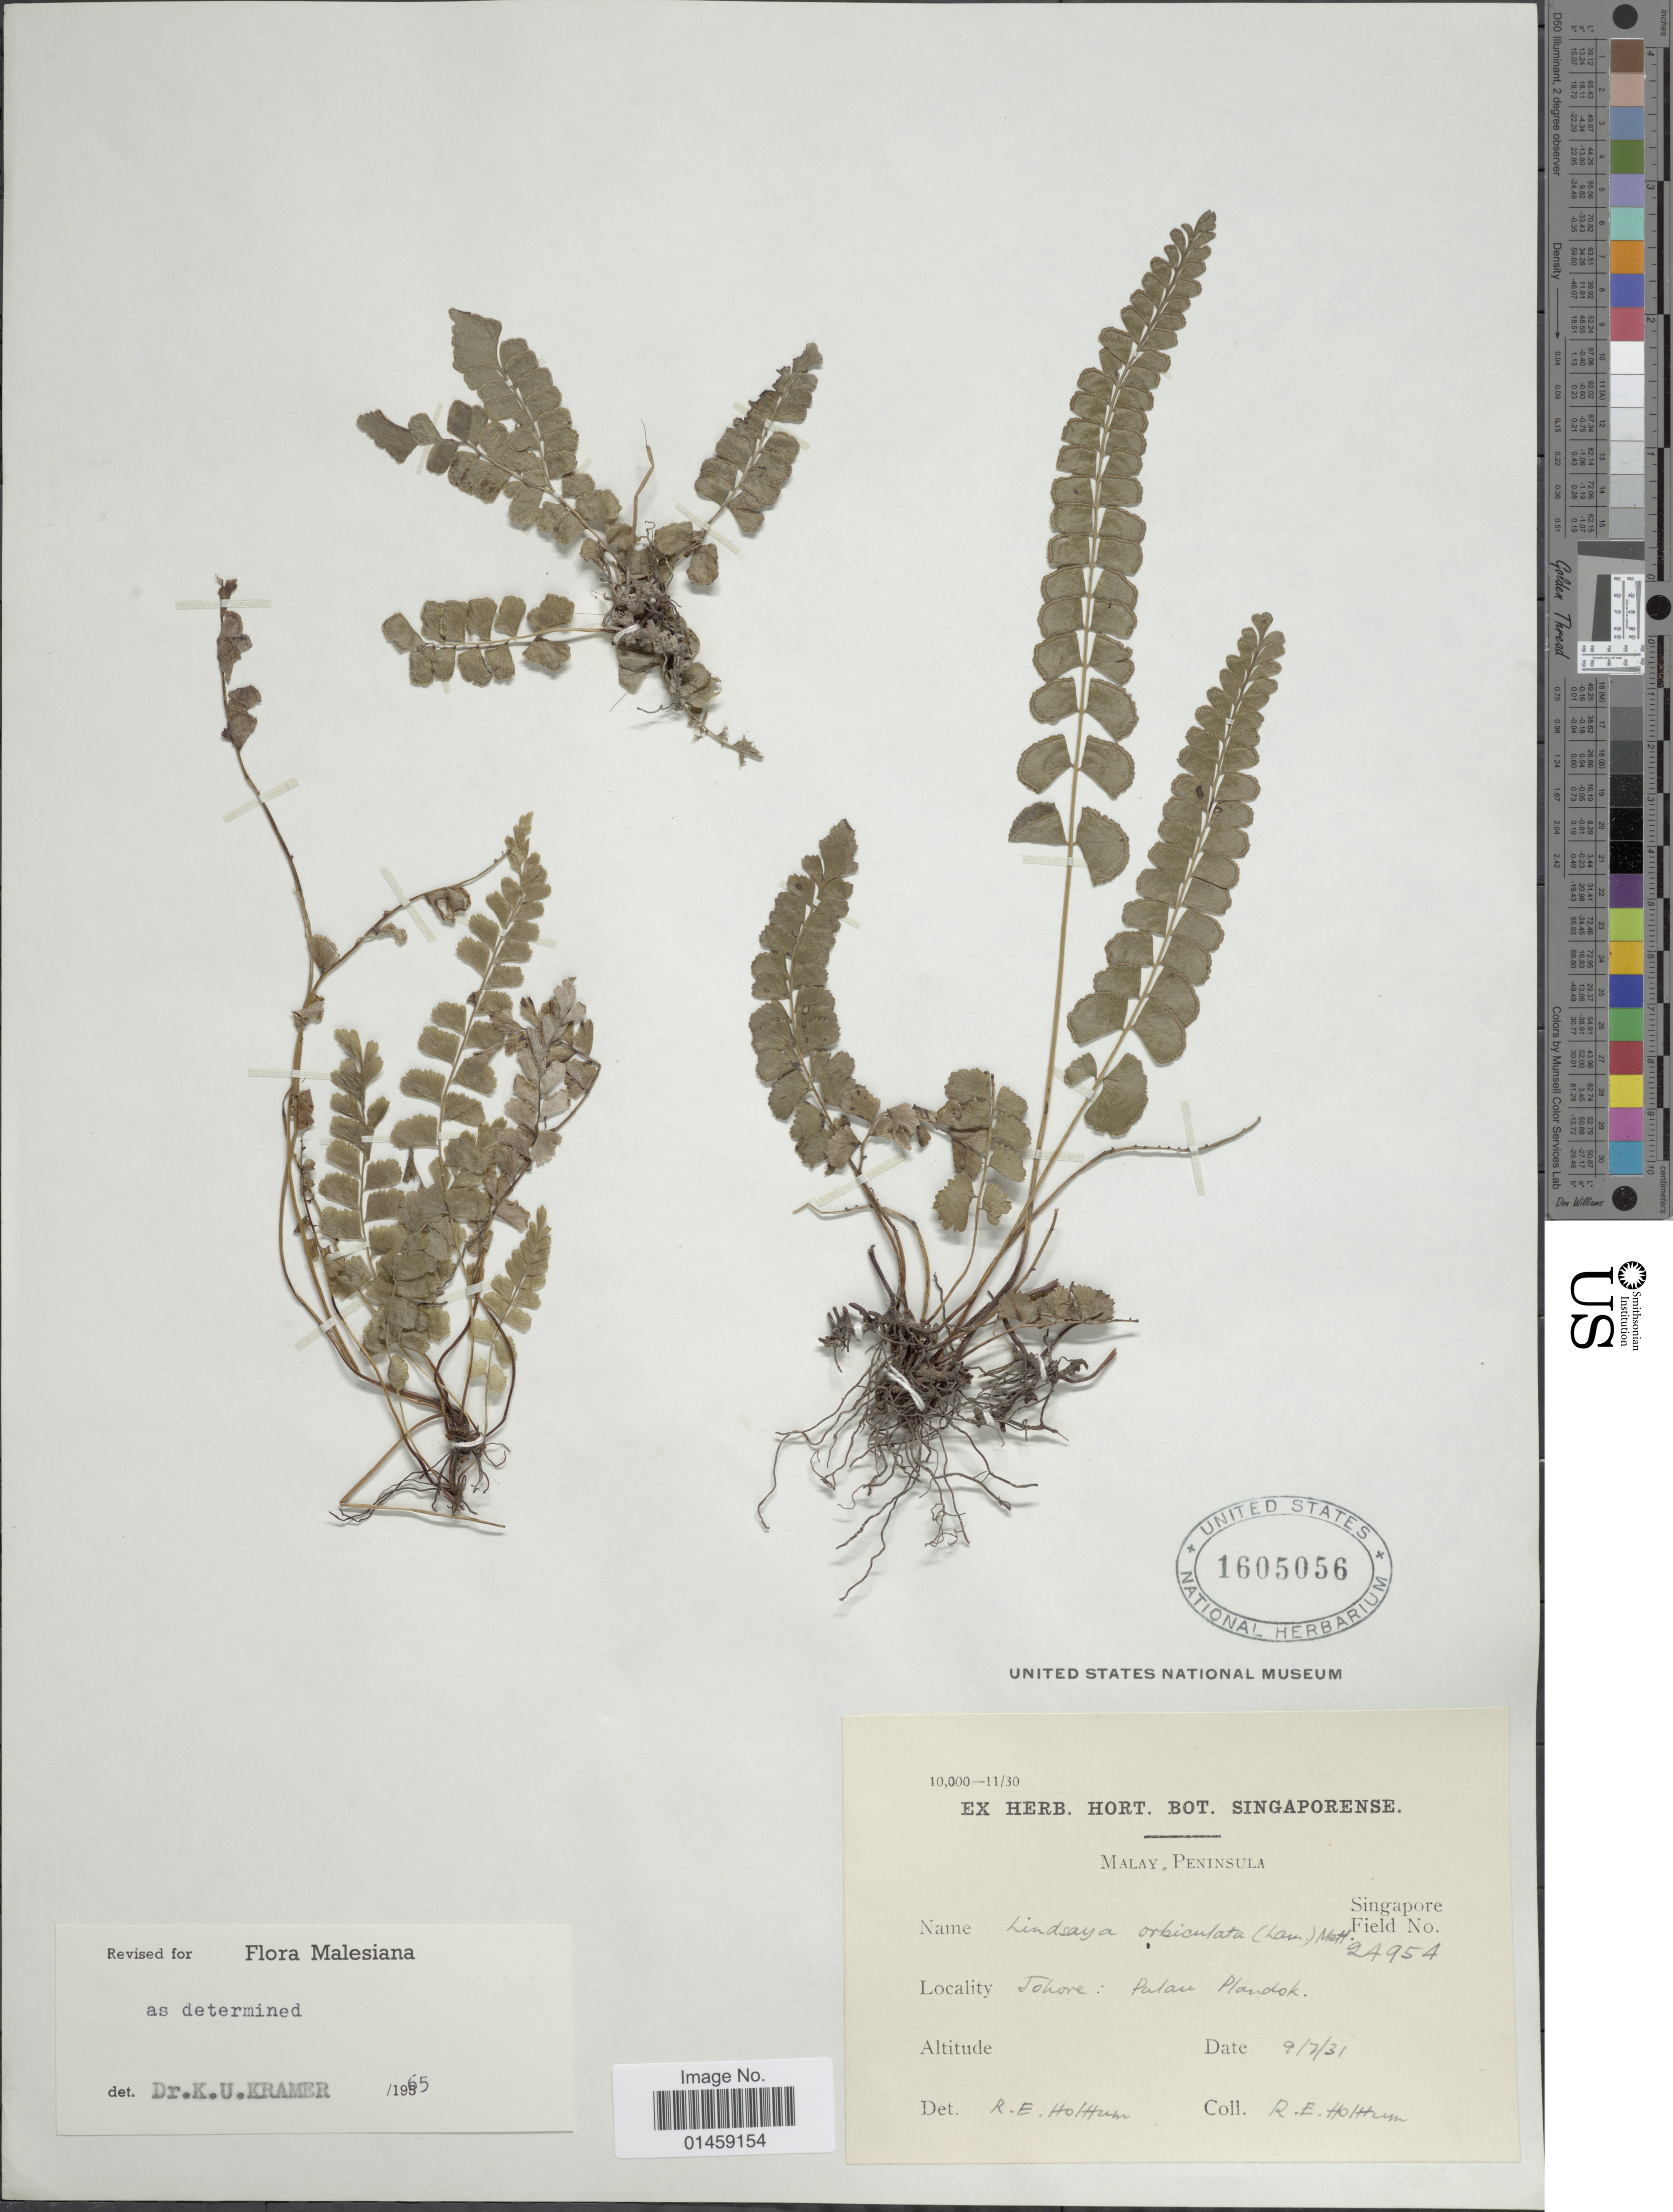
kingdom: Plantae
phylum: Tracheophyta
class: Polypodiopsida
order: Polypodiales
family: Lindsaeaceae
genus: Lindsaea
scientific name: Lindsaea orbiculata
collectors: R. E. Holttum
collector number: Singapore Filed 24954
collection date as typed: Transcribed d/m/y: 9/7/31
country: Malaysia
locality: Malay, Peninsula. Johore: Pulau Plandok. [interpreted]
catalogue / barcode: US 1605056